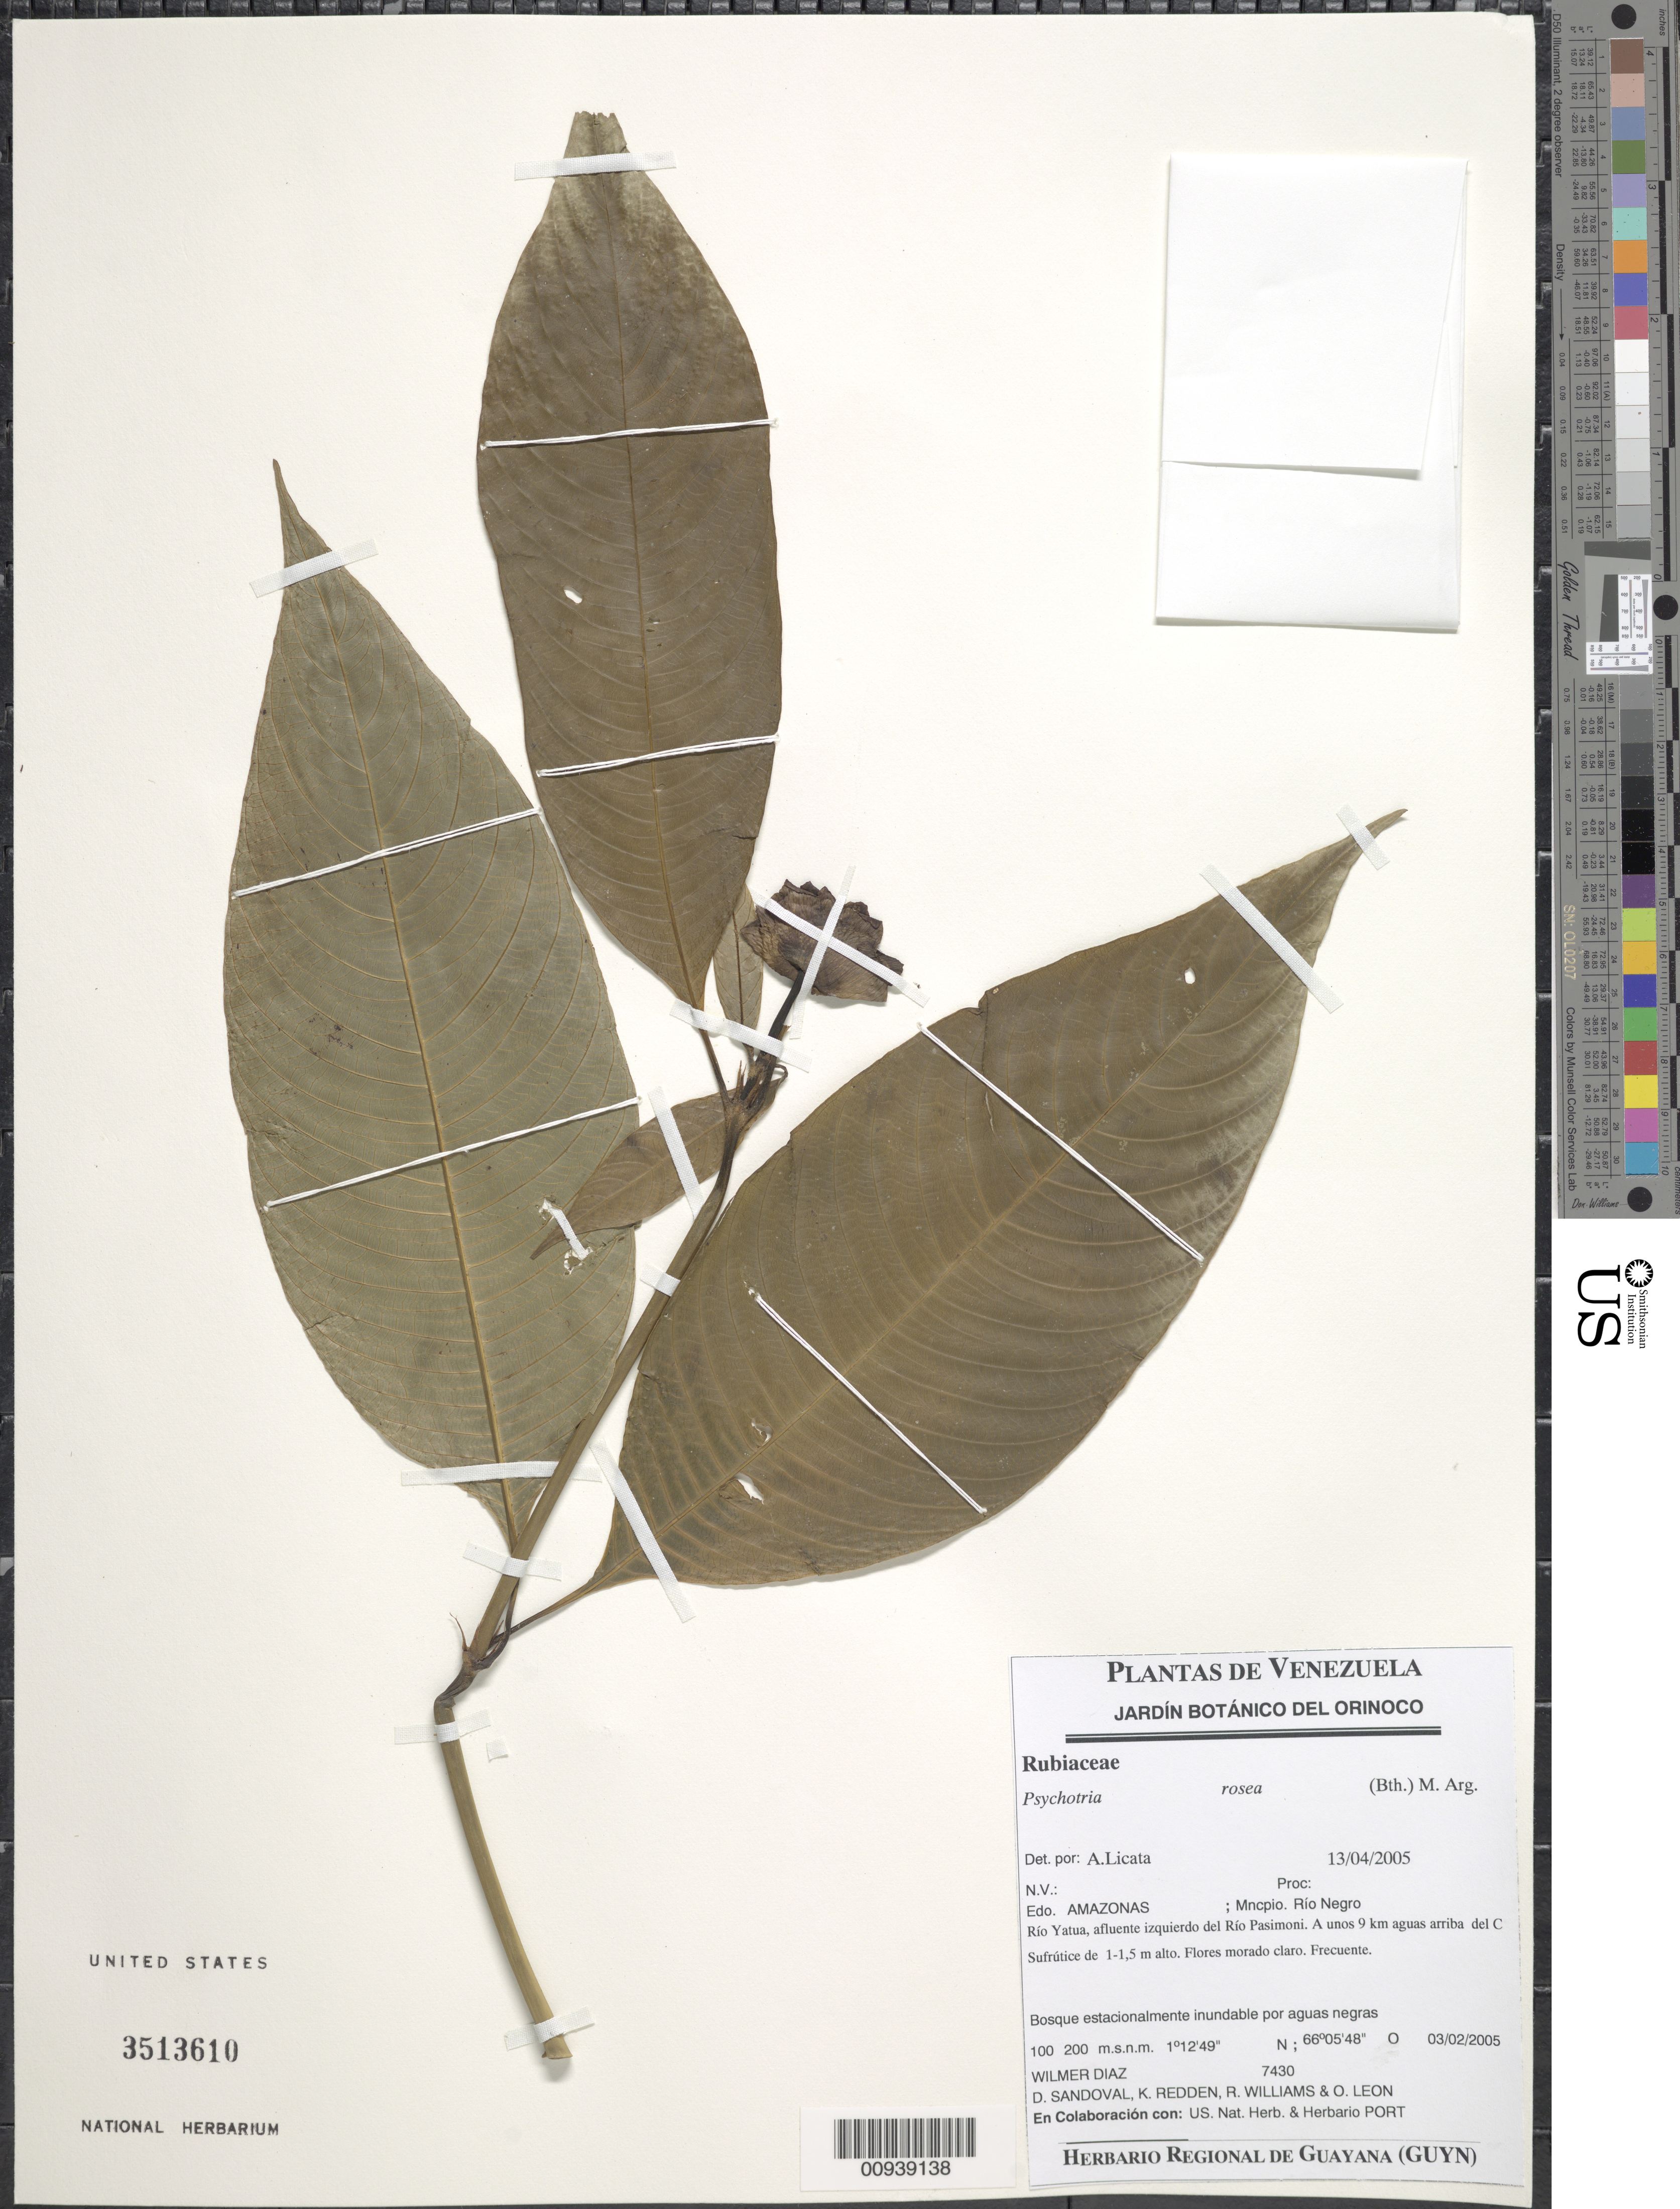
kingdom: Plantae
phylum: Tracheophyta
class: Magnoliopsida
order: Gentianales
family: Rubiaceae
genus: Psychotria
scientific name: Psychotria rosea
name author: (Benth.) Müll. Arg.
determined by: Licata, A., (PORT), Univ. Nac. Exp. de los Llanos Ezequiel Zamora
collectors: W. Díaz P., D. Sandoval, K. M. Redden, R. Williams & O. León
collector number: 7430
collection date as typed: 3-Feb-05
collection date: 2005-02-03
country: Venezuela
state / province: Amazonas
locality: Mun. Río Negro, Río Yatua, afluente izquierdo del Río Pasimoni, 9 km aguas arriba del Campamento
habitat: Bosque estacionalmente inundable por aguas negras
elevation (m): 100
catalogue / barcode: US 3513610